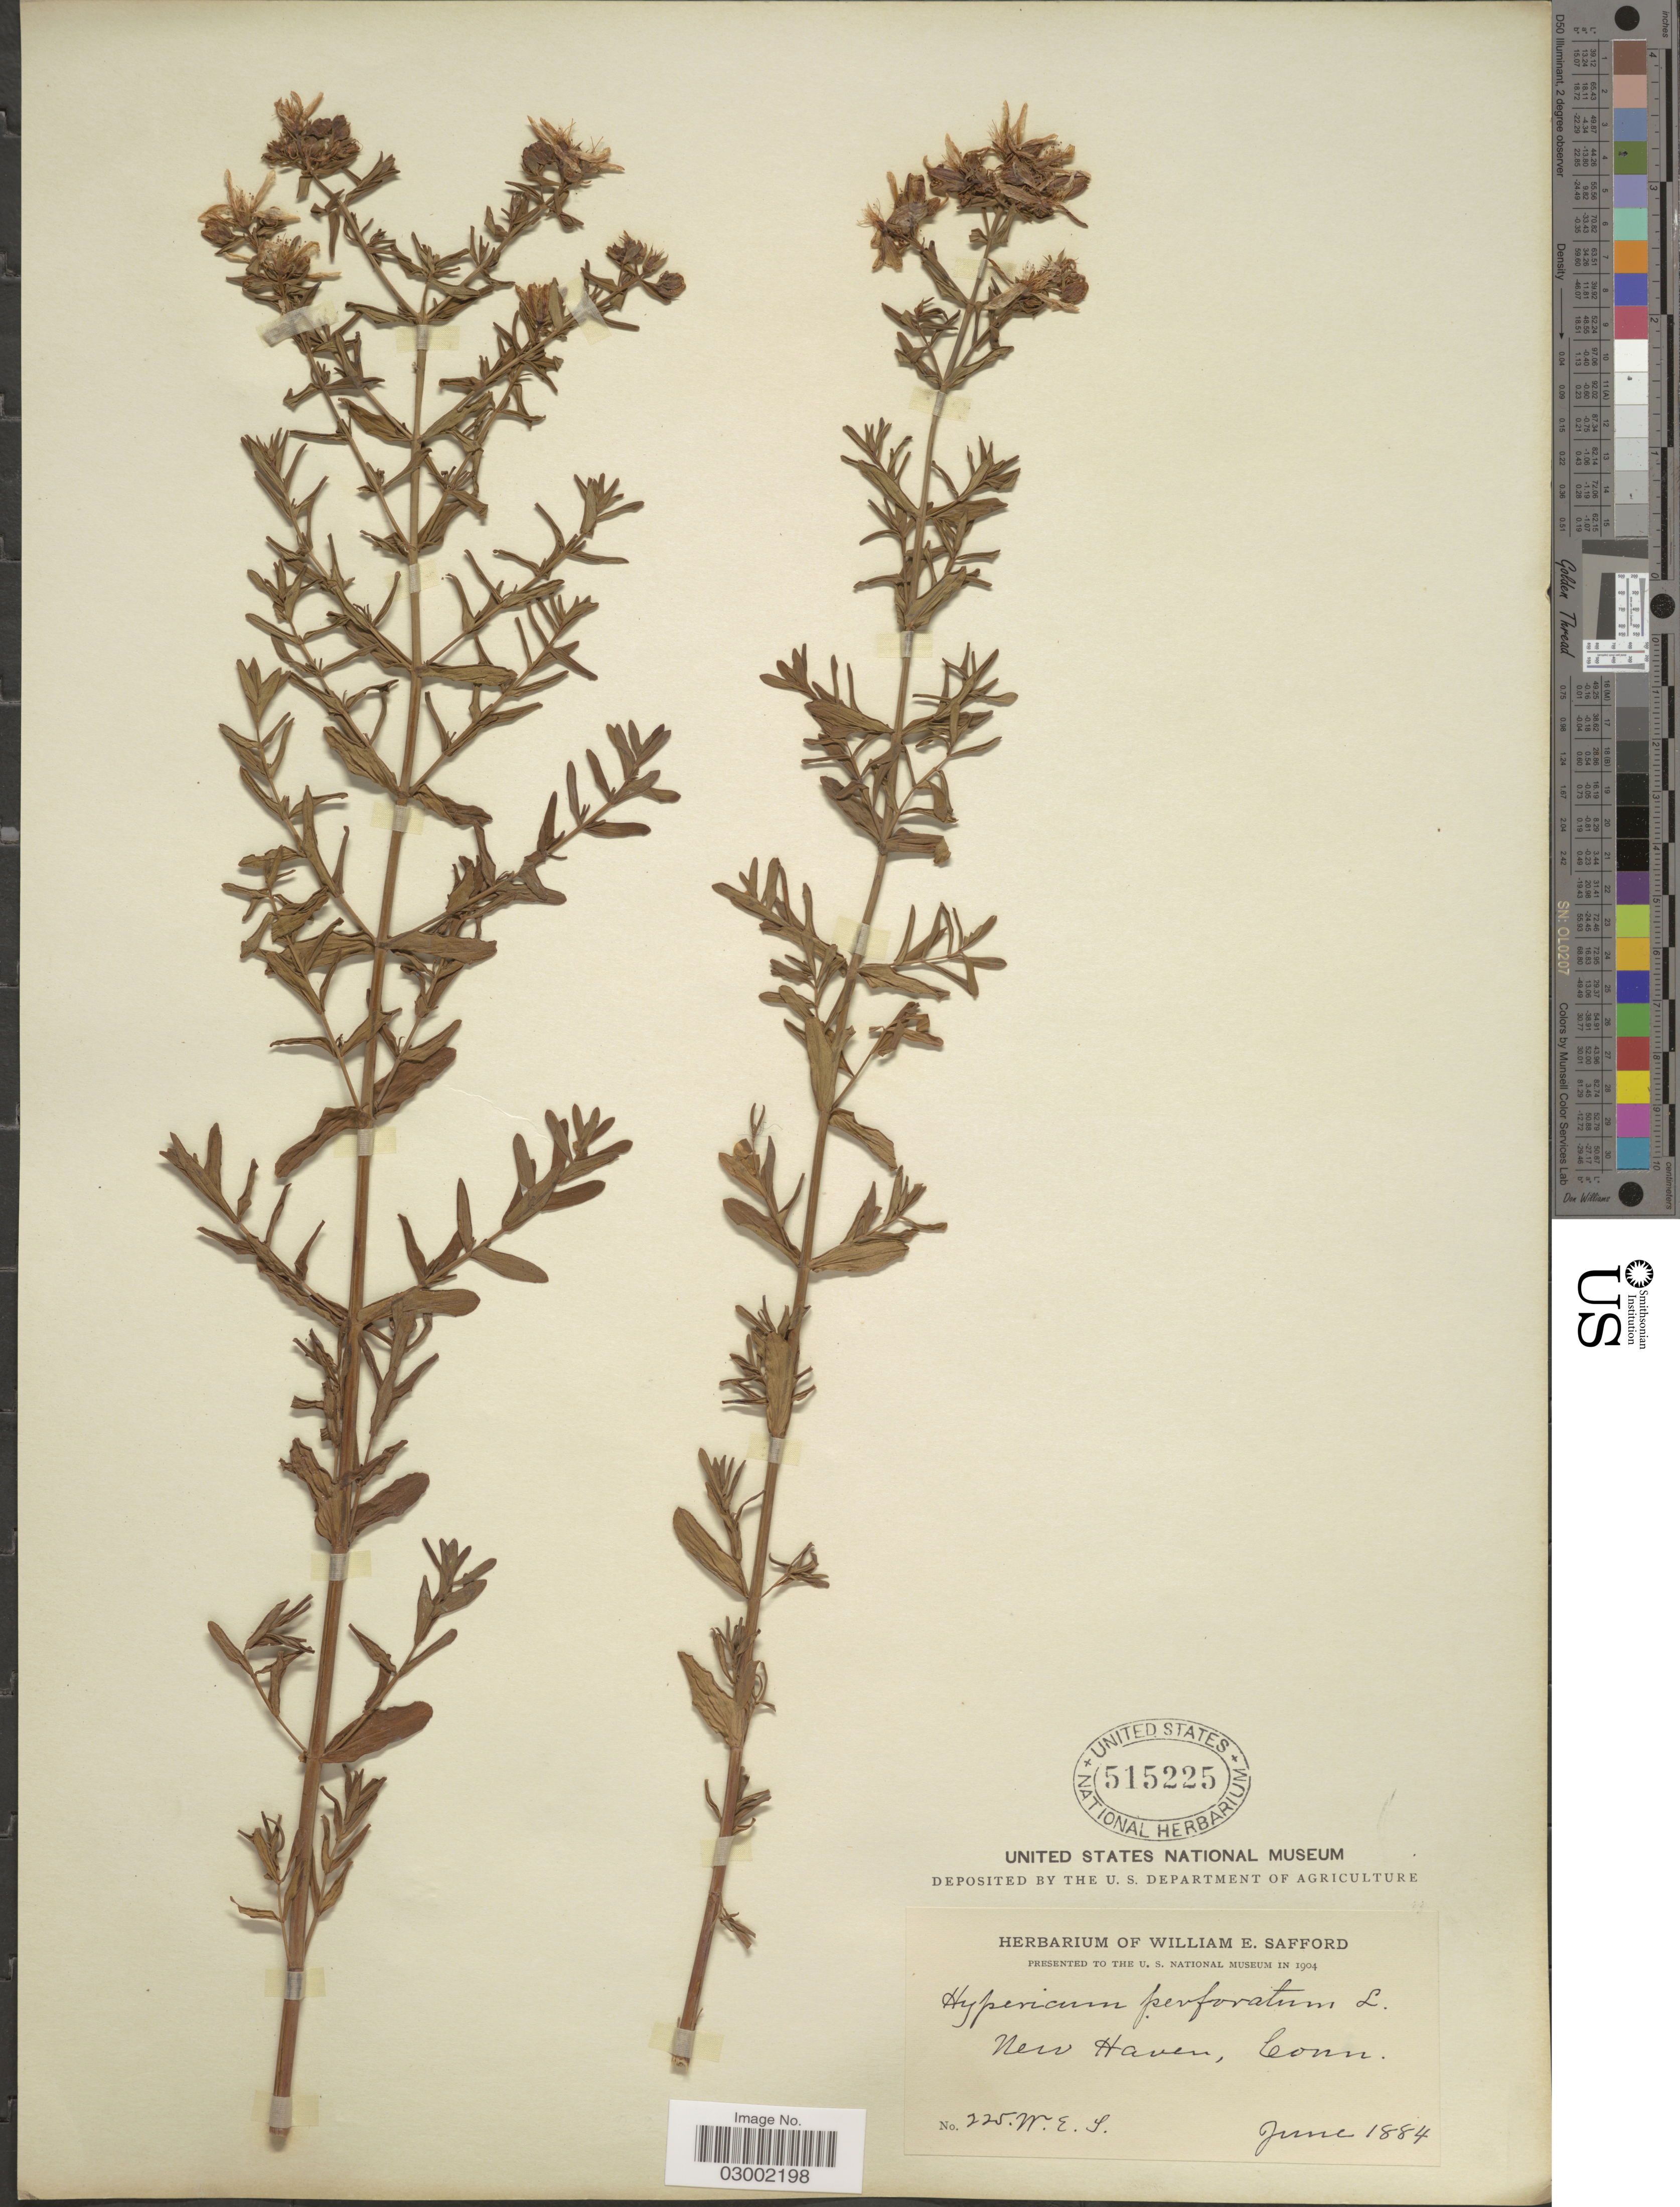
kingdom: Plantae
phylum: Tracheophyta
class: Magnoliopsida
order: Malpighiales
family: Hypericaceae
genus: Hypericum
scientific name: Hypericum perforatum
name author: L.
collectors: W. E. Safford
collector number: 225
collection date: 1884-06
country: United States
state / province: Connecticut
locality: New Haven, Conn.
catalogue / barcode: US 515225